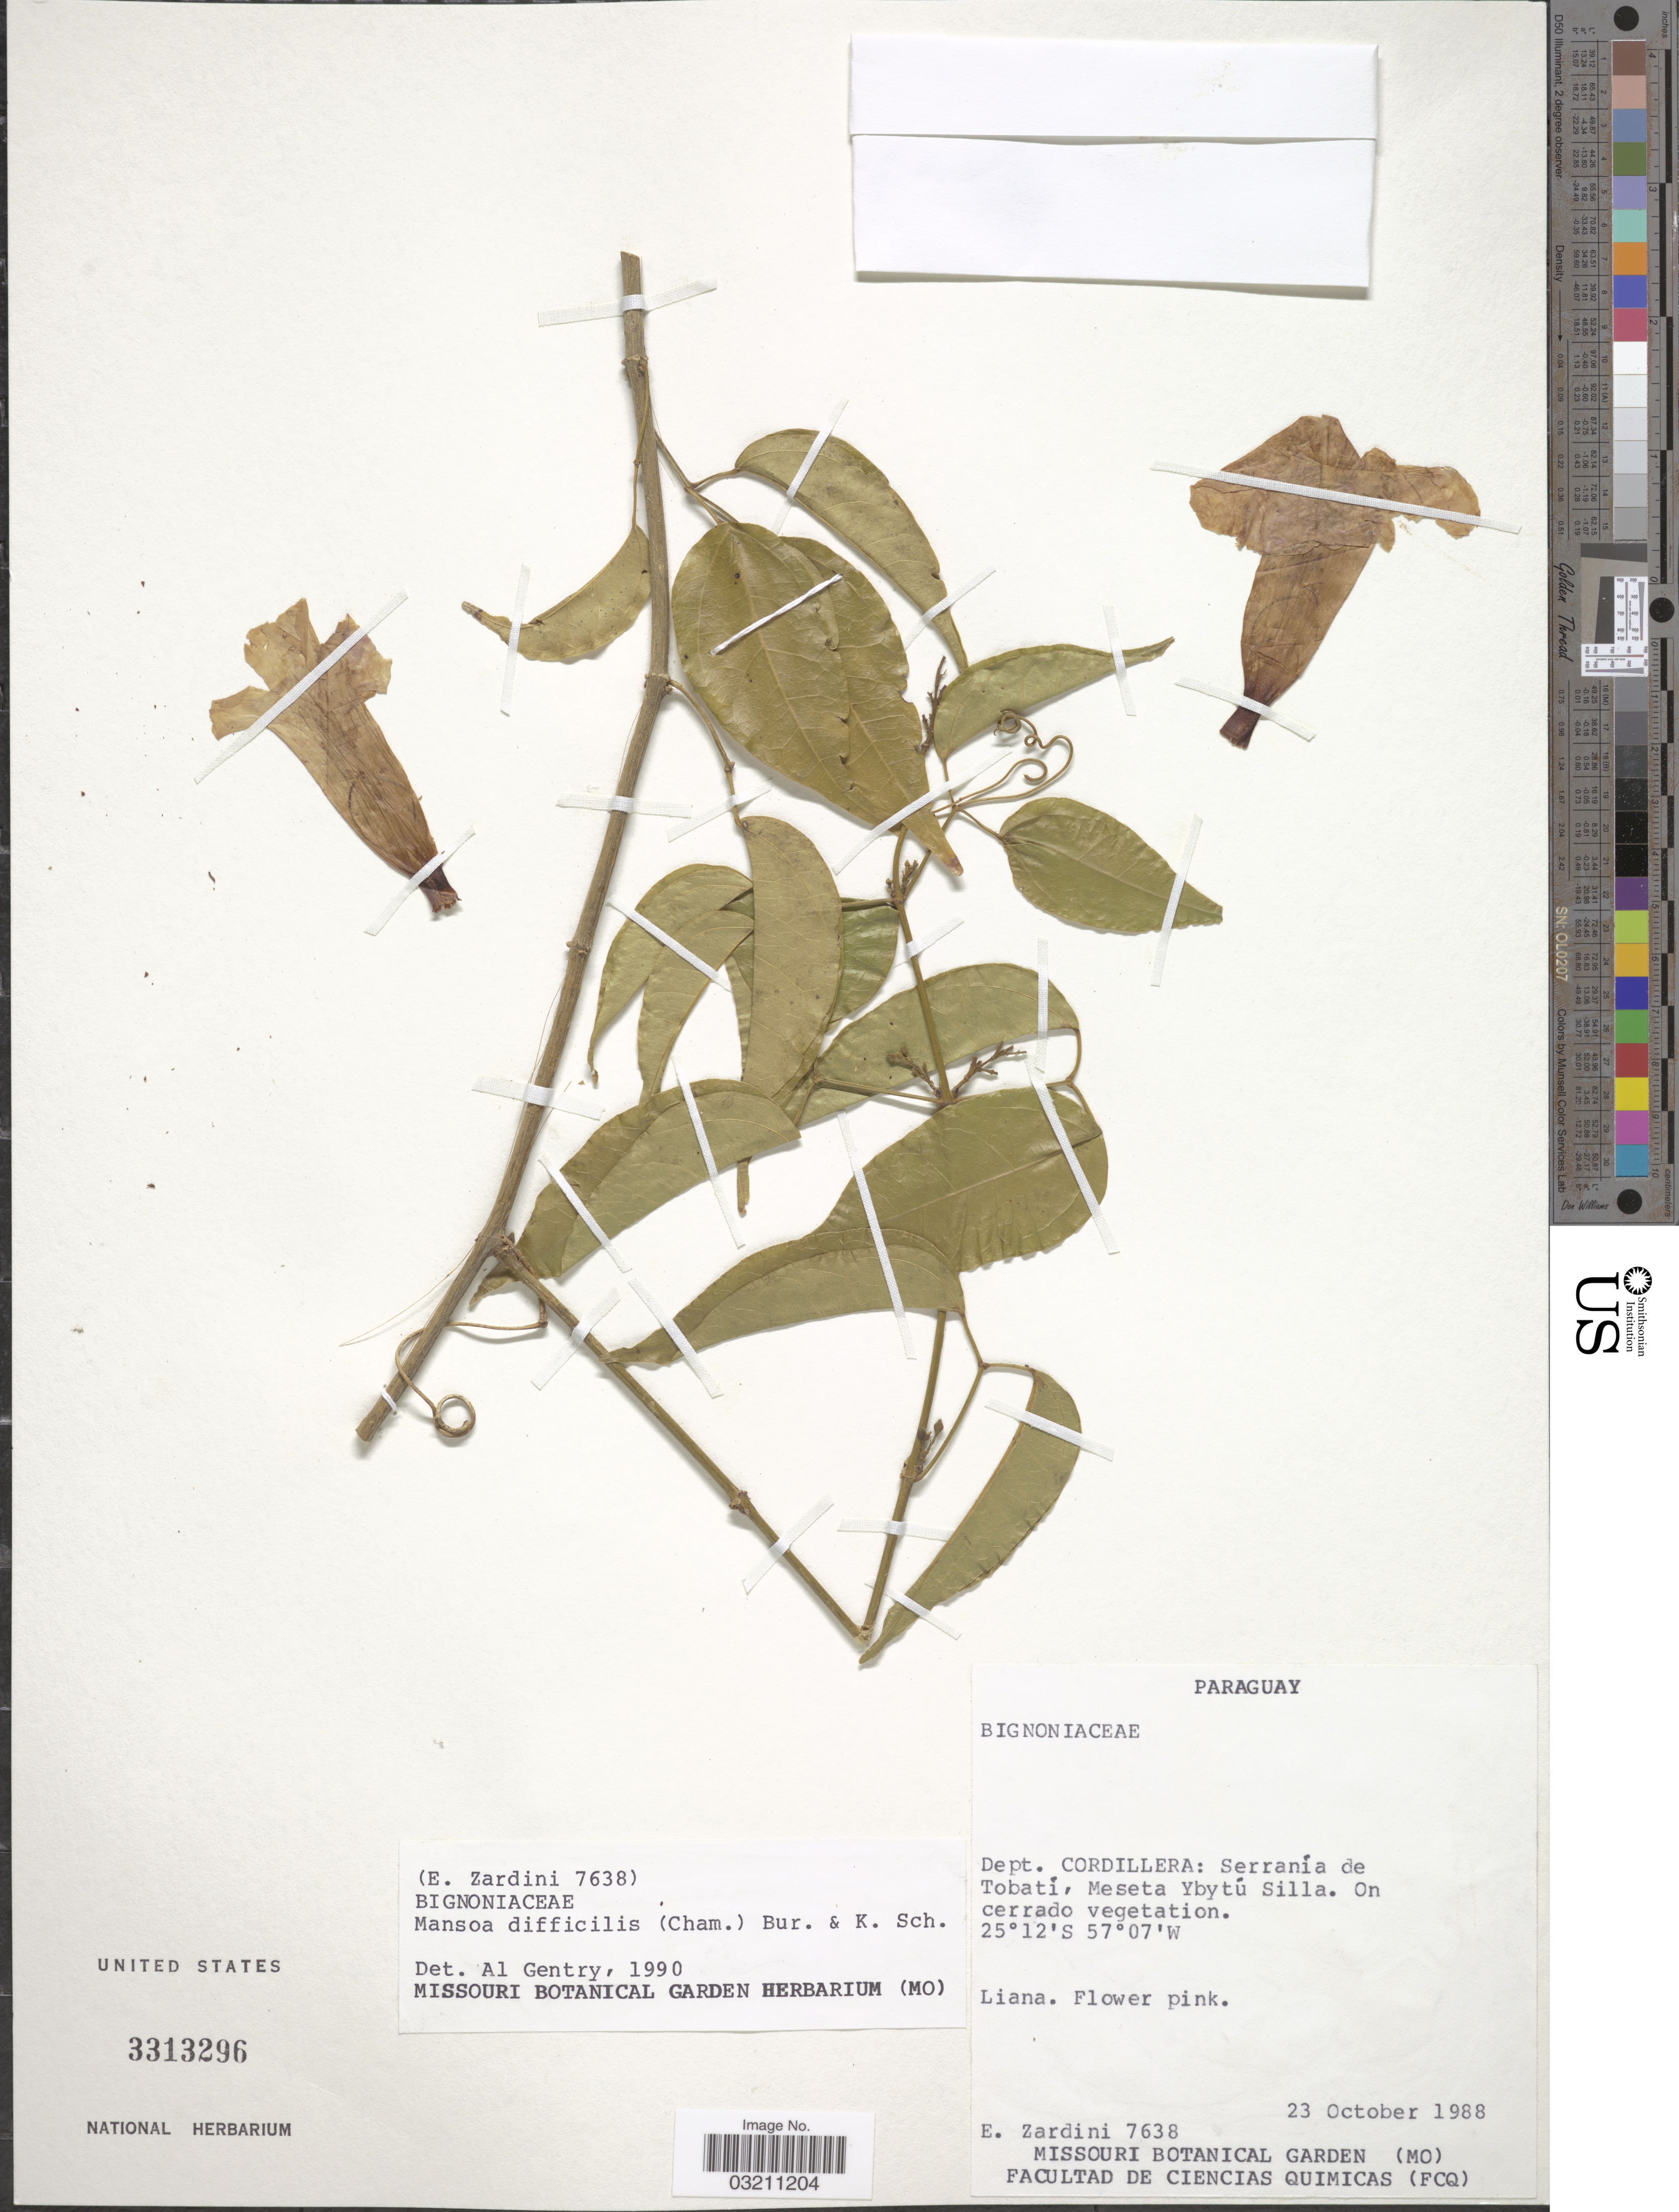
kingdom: Plantae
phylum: Tracheophyta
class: Magnoliopsida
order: Lamiales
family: Bignoniaceae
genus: Mansoa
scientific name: Mansoa difficilis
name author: (Cham.) Bureau & K. Schum.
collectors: E. Zardini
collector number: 7638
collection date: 1988-10-23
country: Paraguay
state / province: Cordillera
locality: Dept. Cordillera: Serranía de Tobatí, Meseta Ybytú Silla.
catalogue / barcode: US 3313296